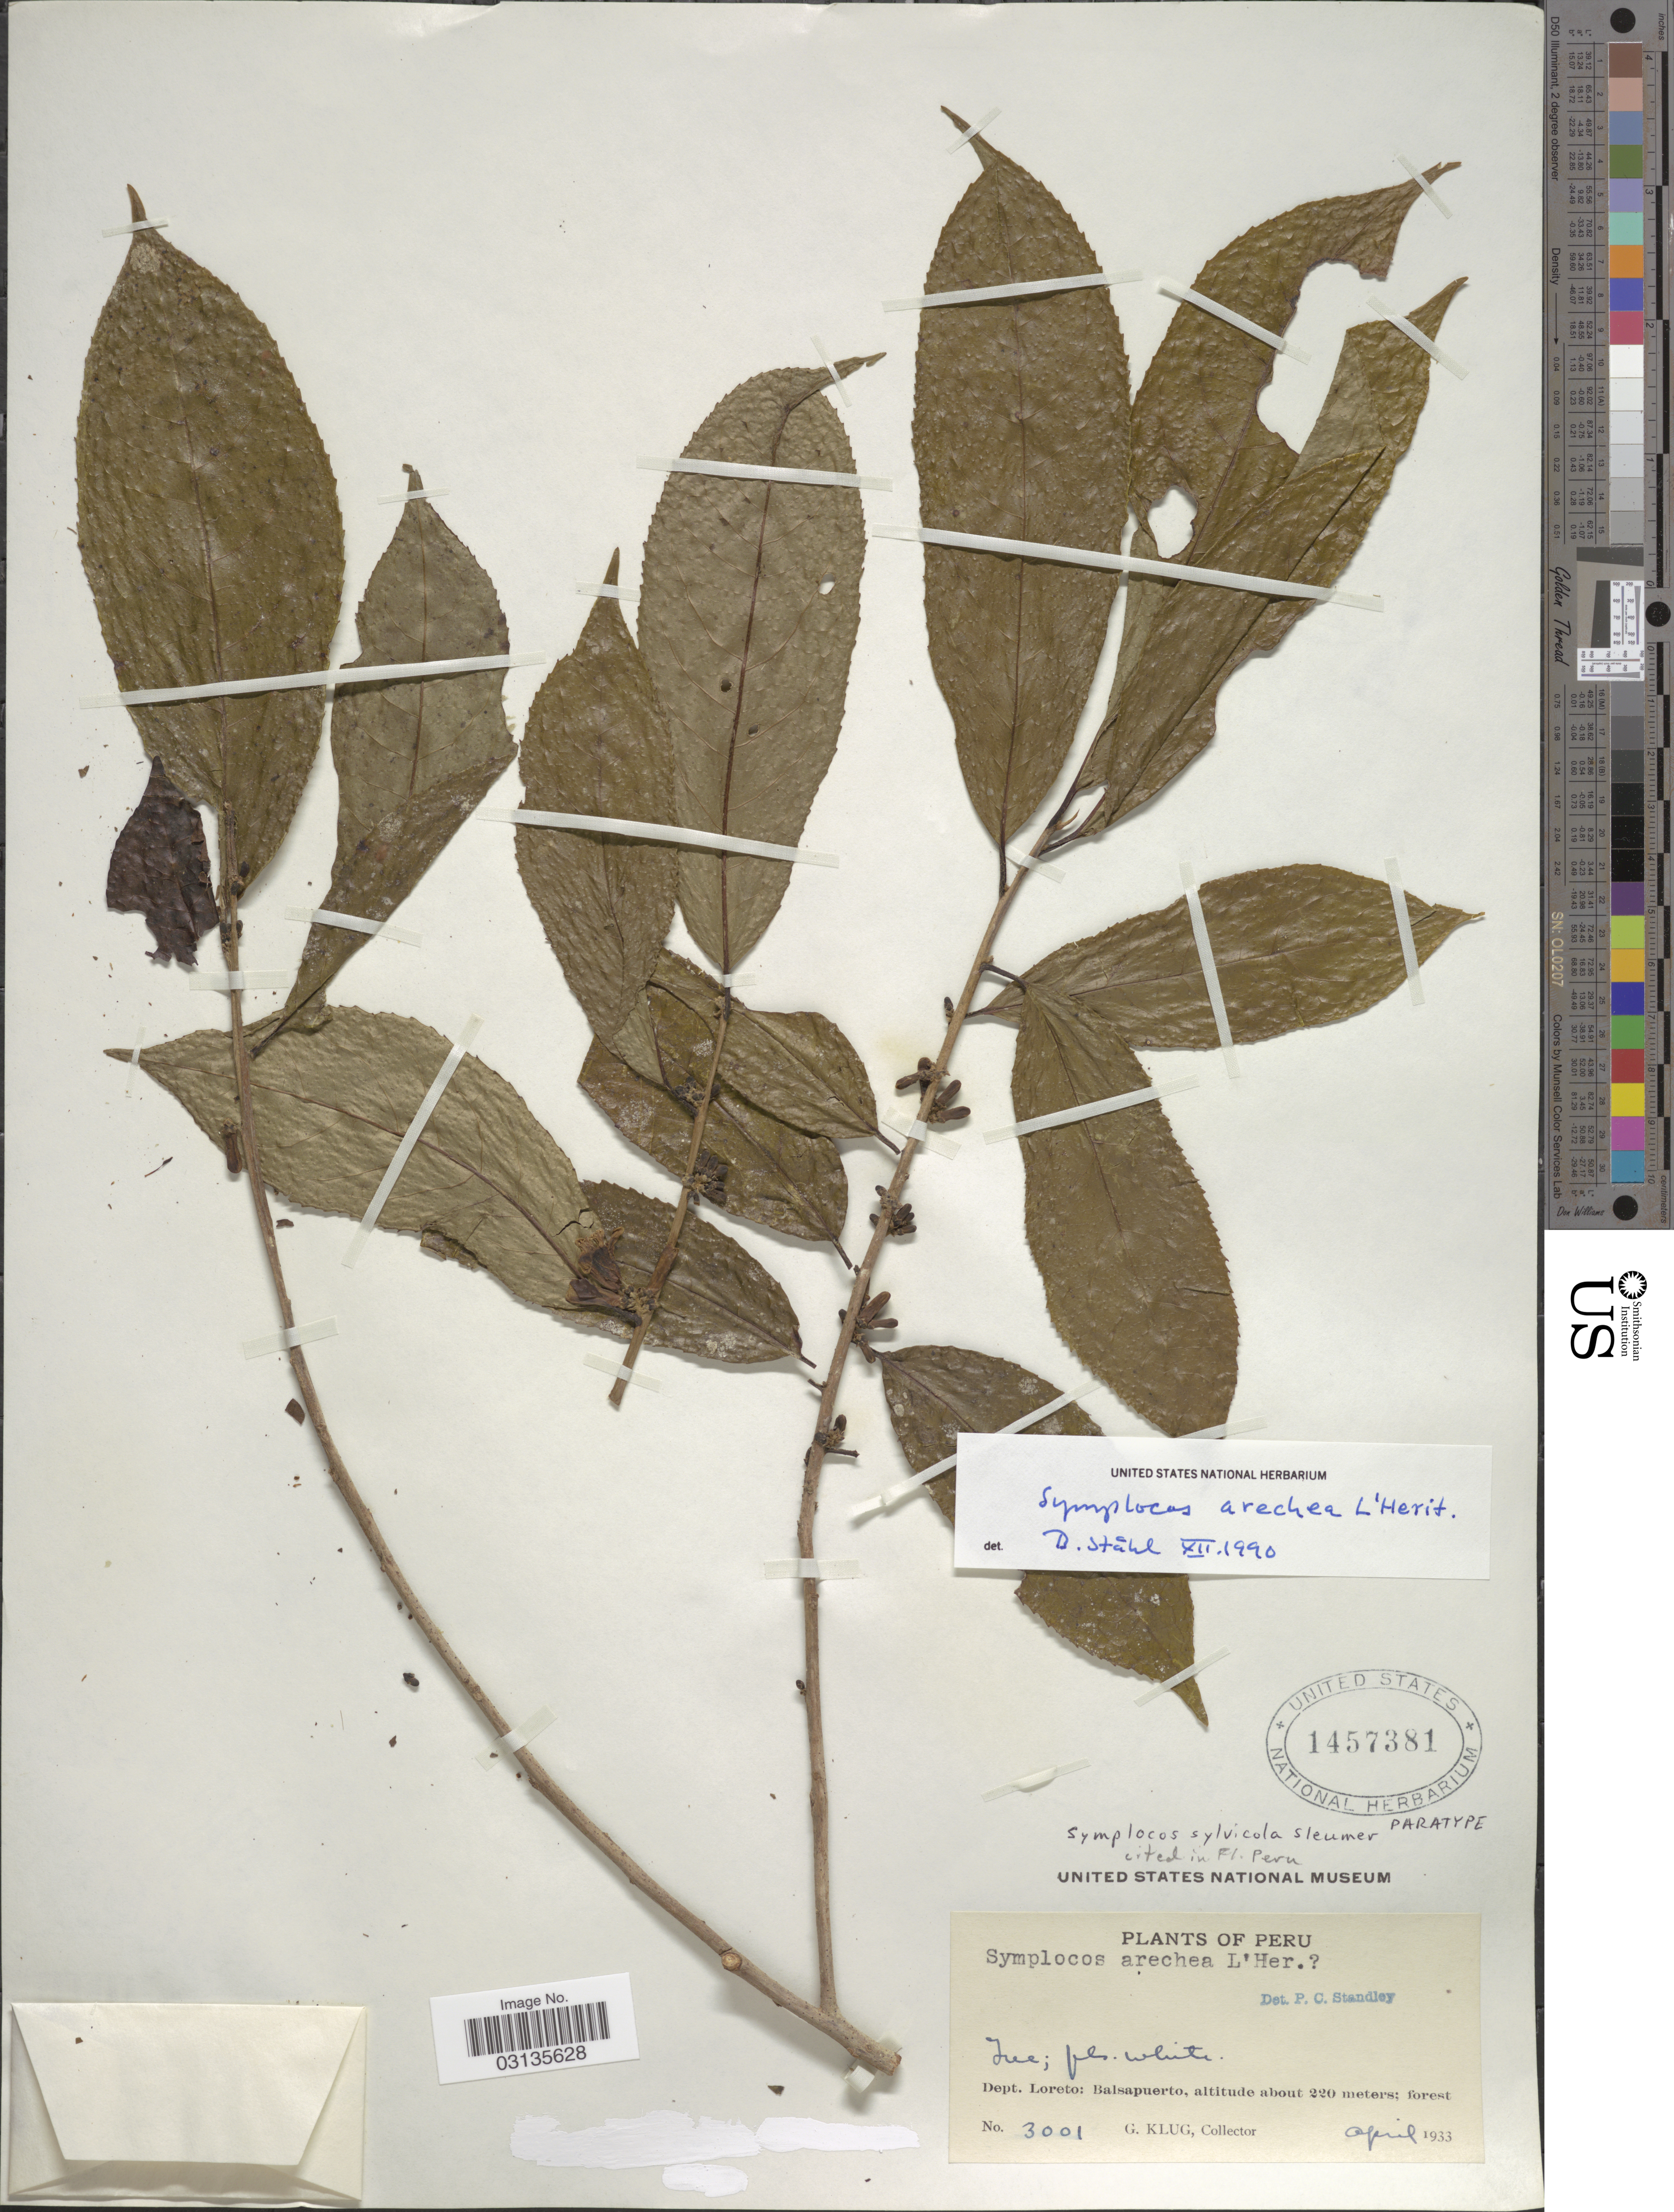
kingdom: Plantae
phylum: Tracheophyta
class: Magnoliopsida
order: Ericales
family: Symplocaceae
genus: Symplocos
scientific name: Symplocos arechea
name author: L'Hér.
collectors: G. Klug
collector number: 3001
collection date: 1933-04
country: Peru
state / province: Loreto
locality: Dept. Loreto: Balsapuerto.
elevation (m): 220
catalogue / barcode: US 1457381